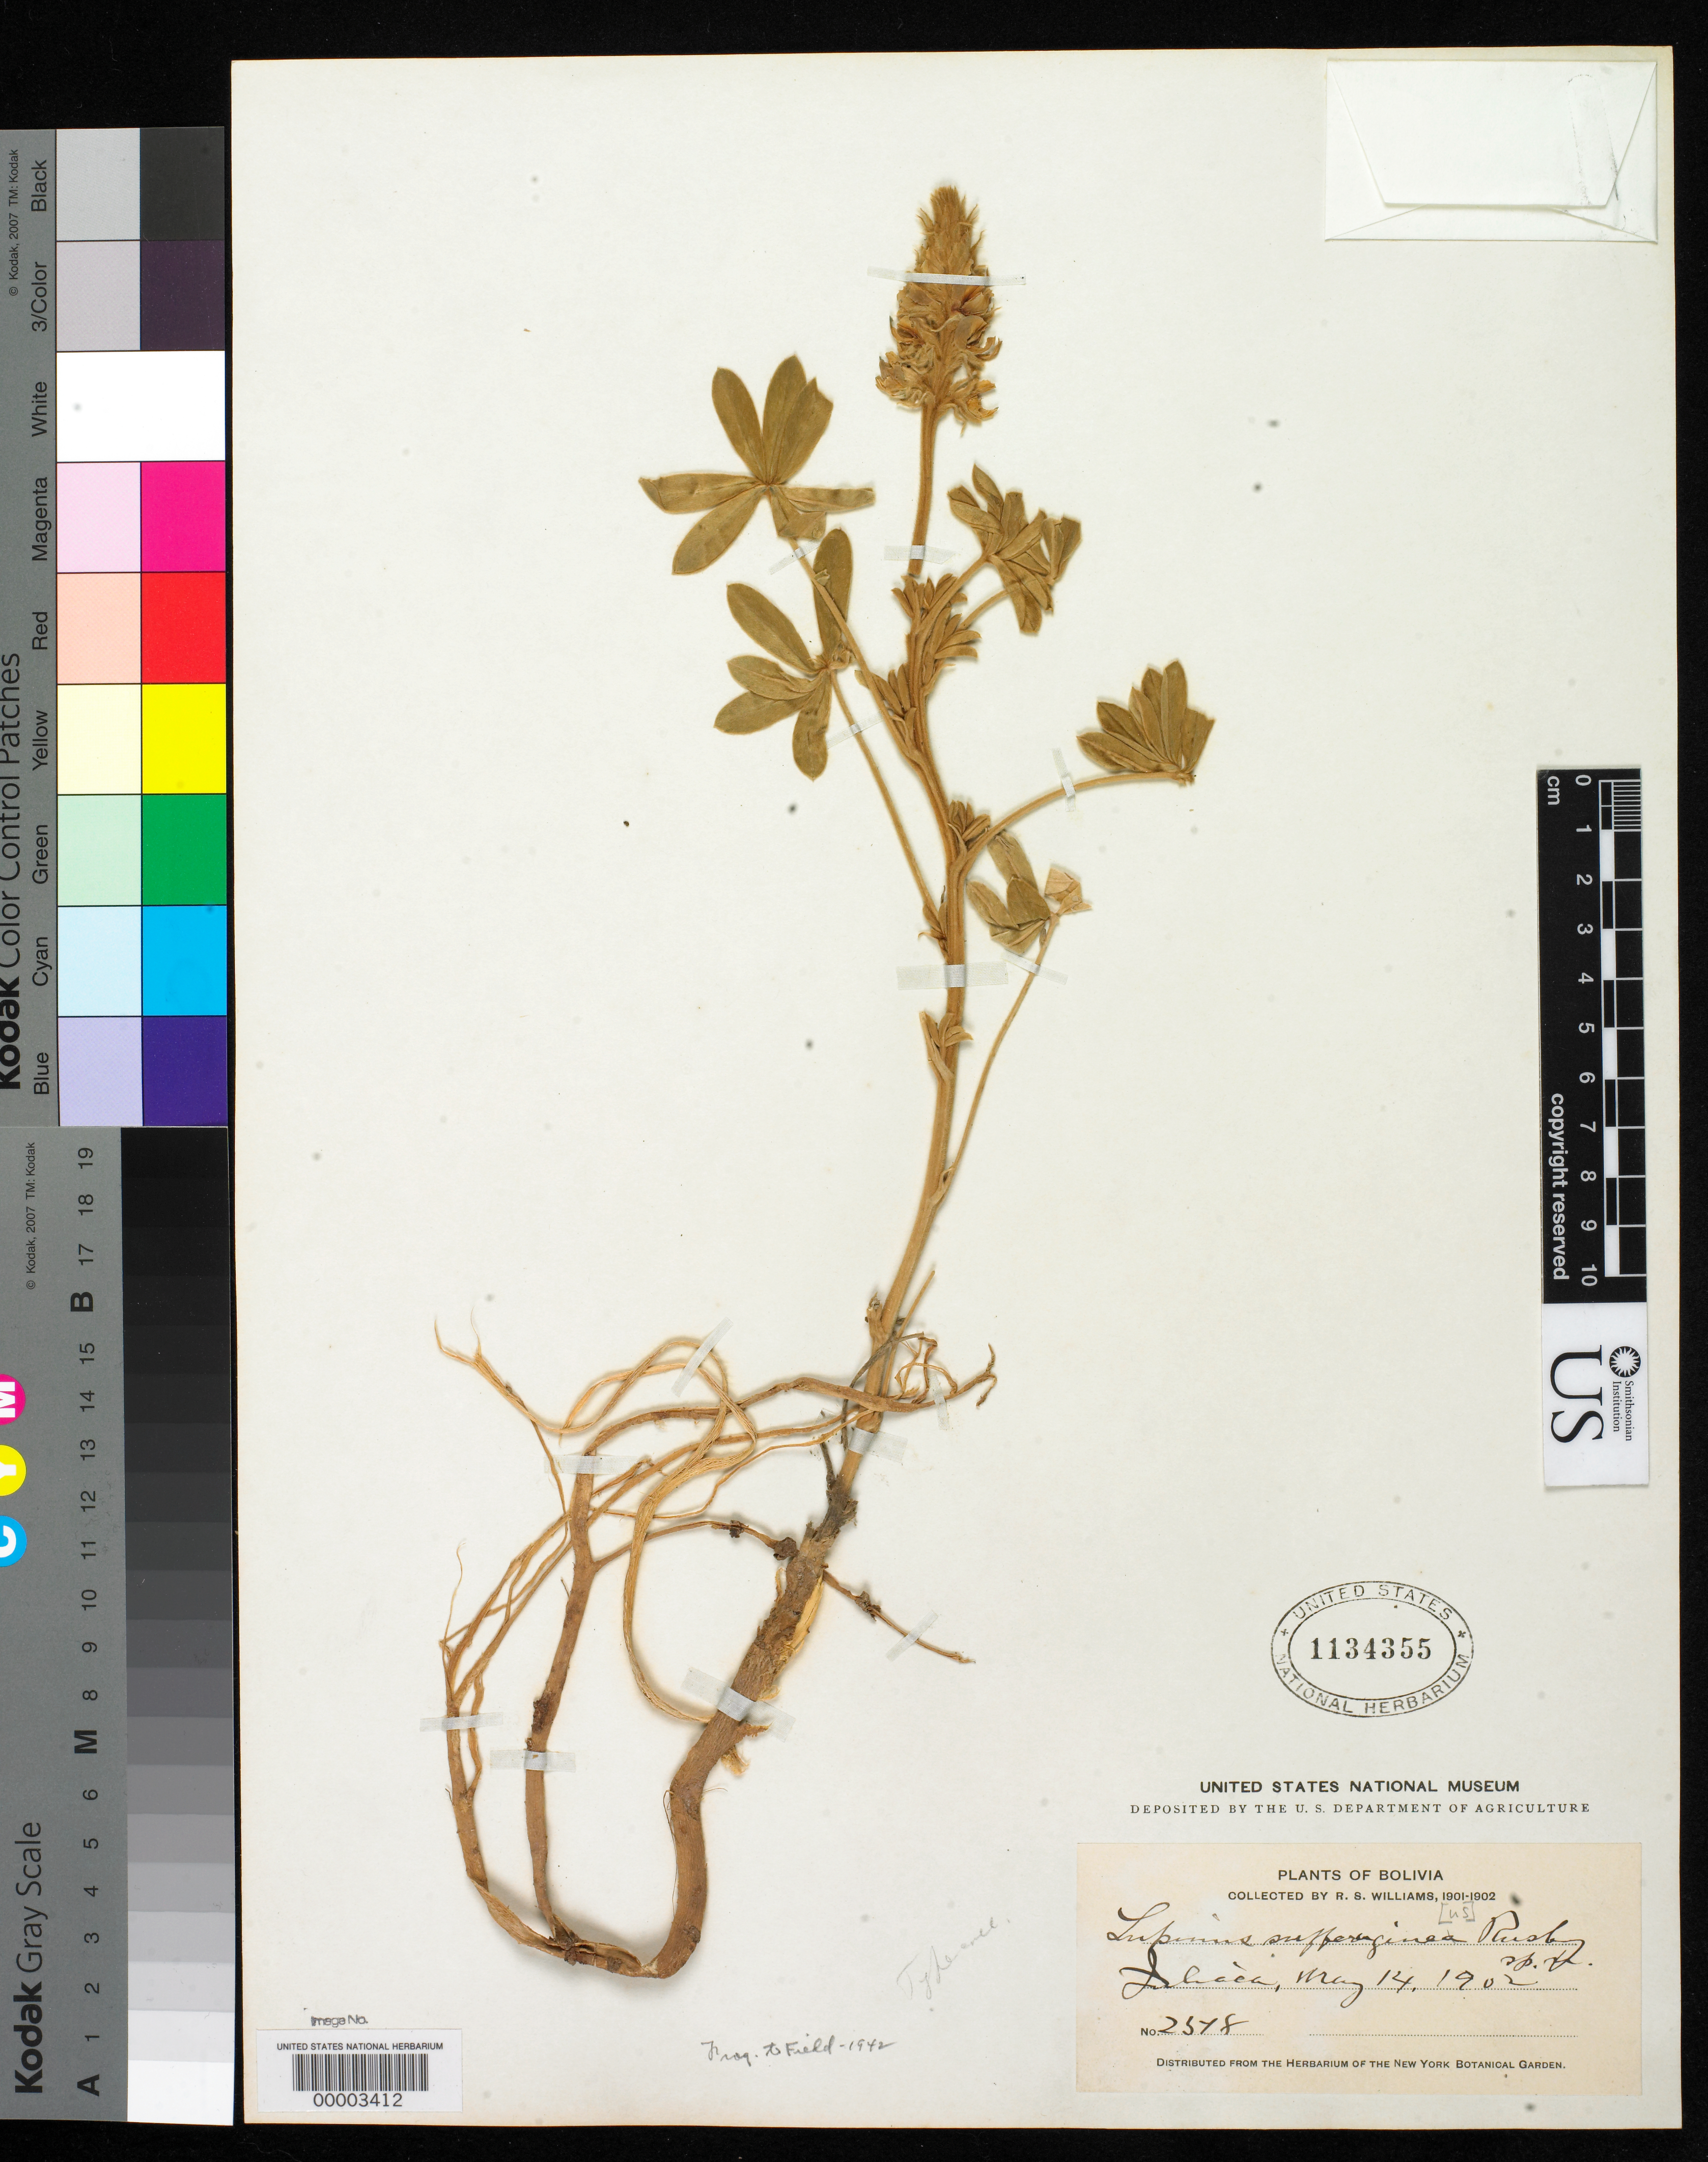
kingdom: Plantae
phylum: Tracheophyta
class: Magnoliopsida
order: Fabales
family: Fabaceae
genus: Lupinus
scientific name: Lupinus sufferrugineus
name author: Rusby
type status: Isotype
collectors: R. S. Williams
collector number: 2518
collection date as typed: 14 May 1902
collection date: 1902-05-14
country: Peru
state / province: Puno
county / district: San Román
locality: Juliaca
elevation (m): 1250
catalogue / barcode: US 1134355